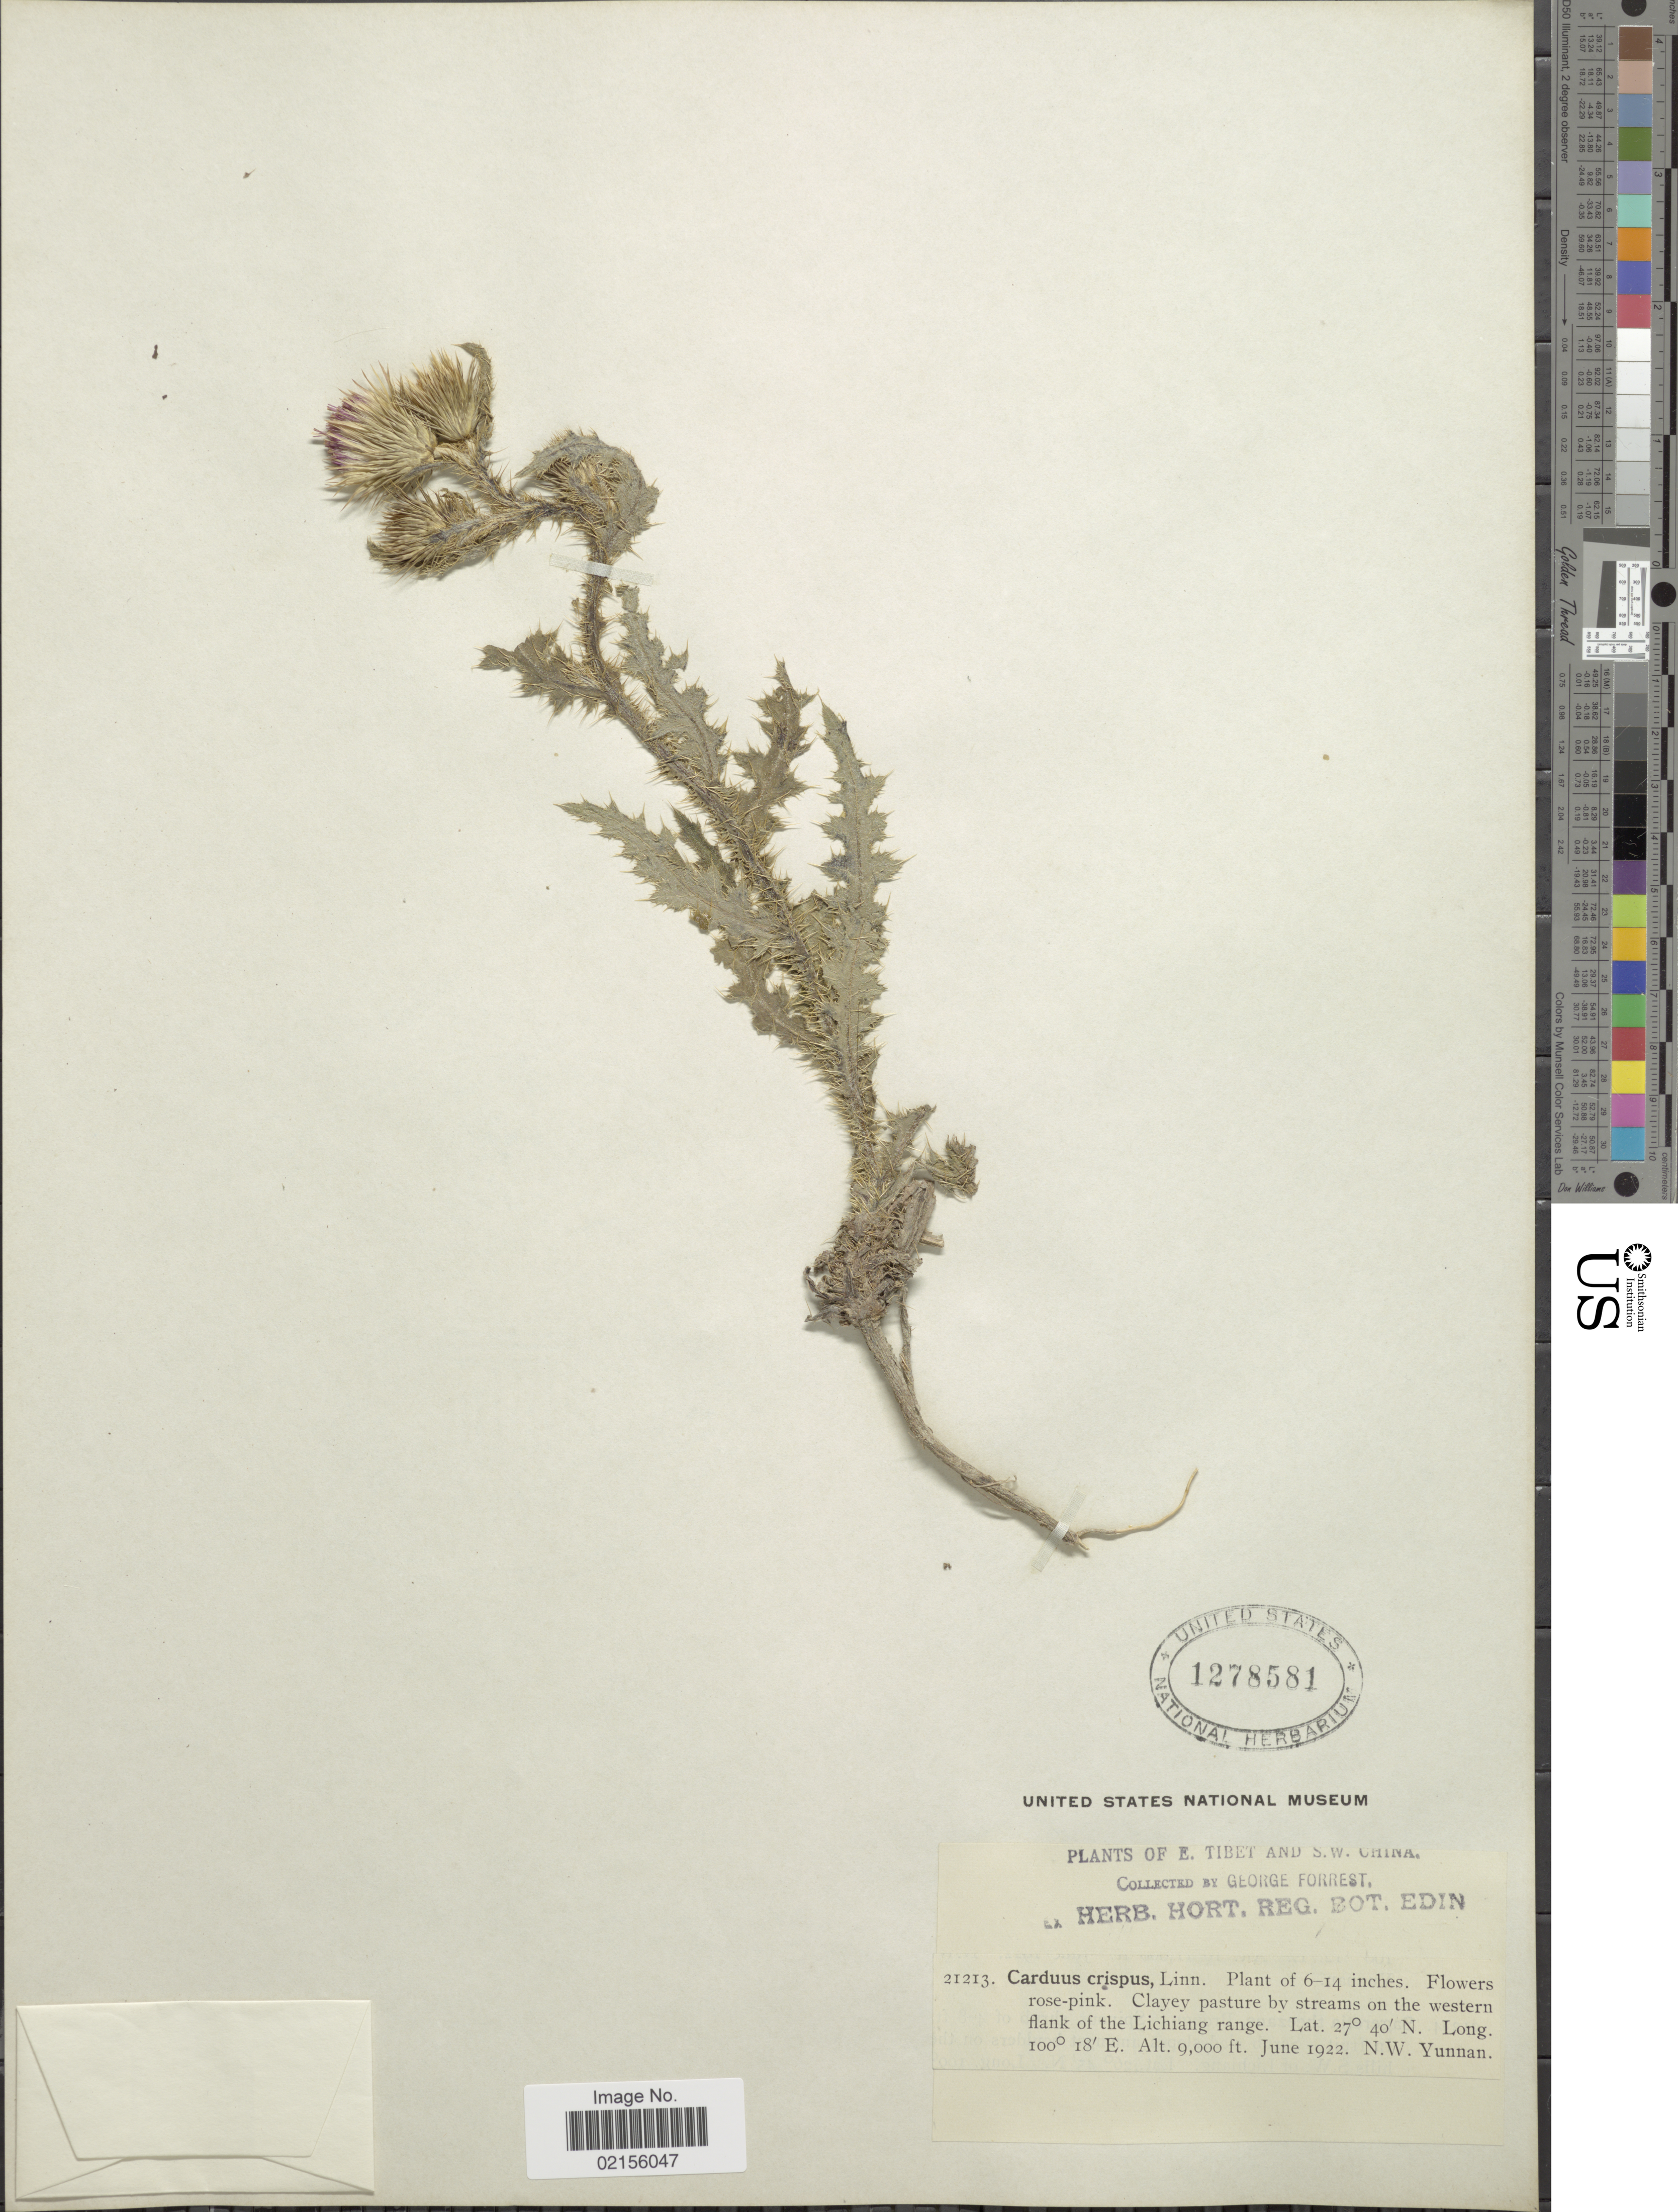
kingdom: Plantae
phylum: Tracheophyta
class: Magnoliopsida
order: Asterales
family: Asteraceae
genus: Carduus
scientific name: Carduus crispus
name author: L.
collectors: G. Forrest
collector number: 21213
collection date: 1922-06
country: China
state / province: Yunnan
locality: E. Tibet and S.W. China. Clayey pasture by stream on the western flank of the Lichiang range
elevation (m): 2743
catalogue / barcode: US 1278581